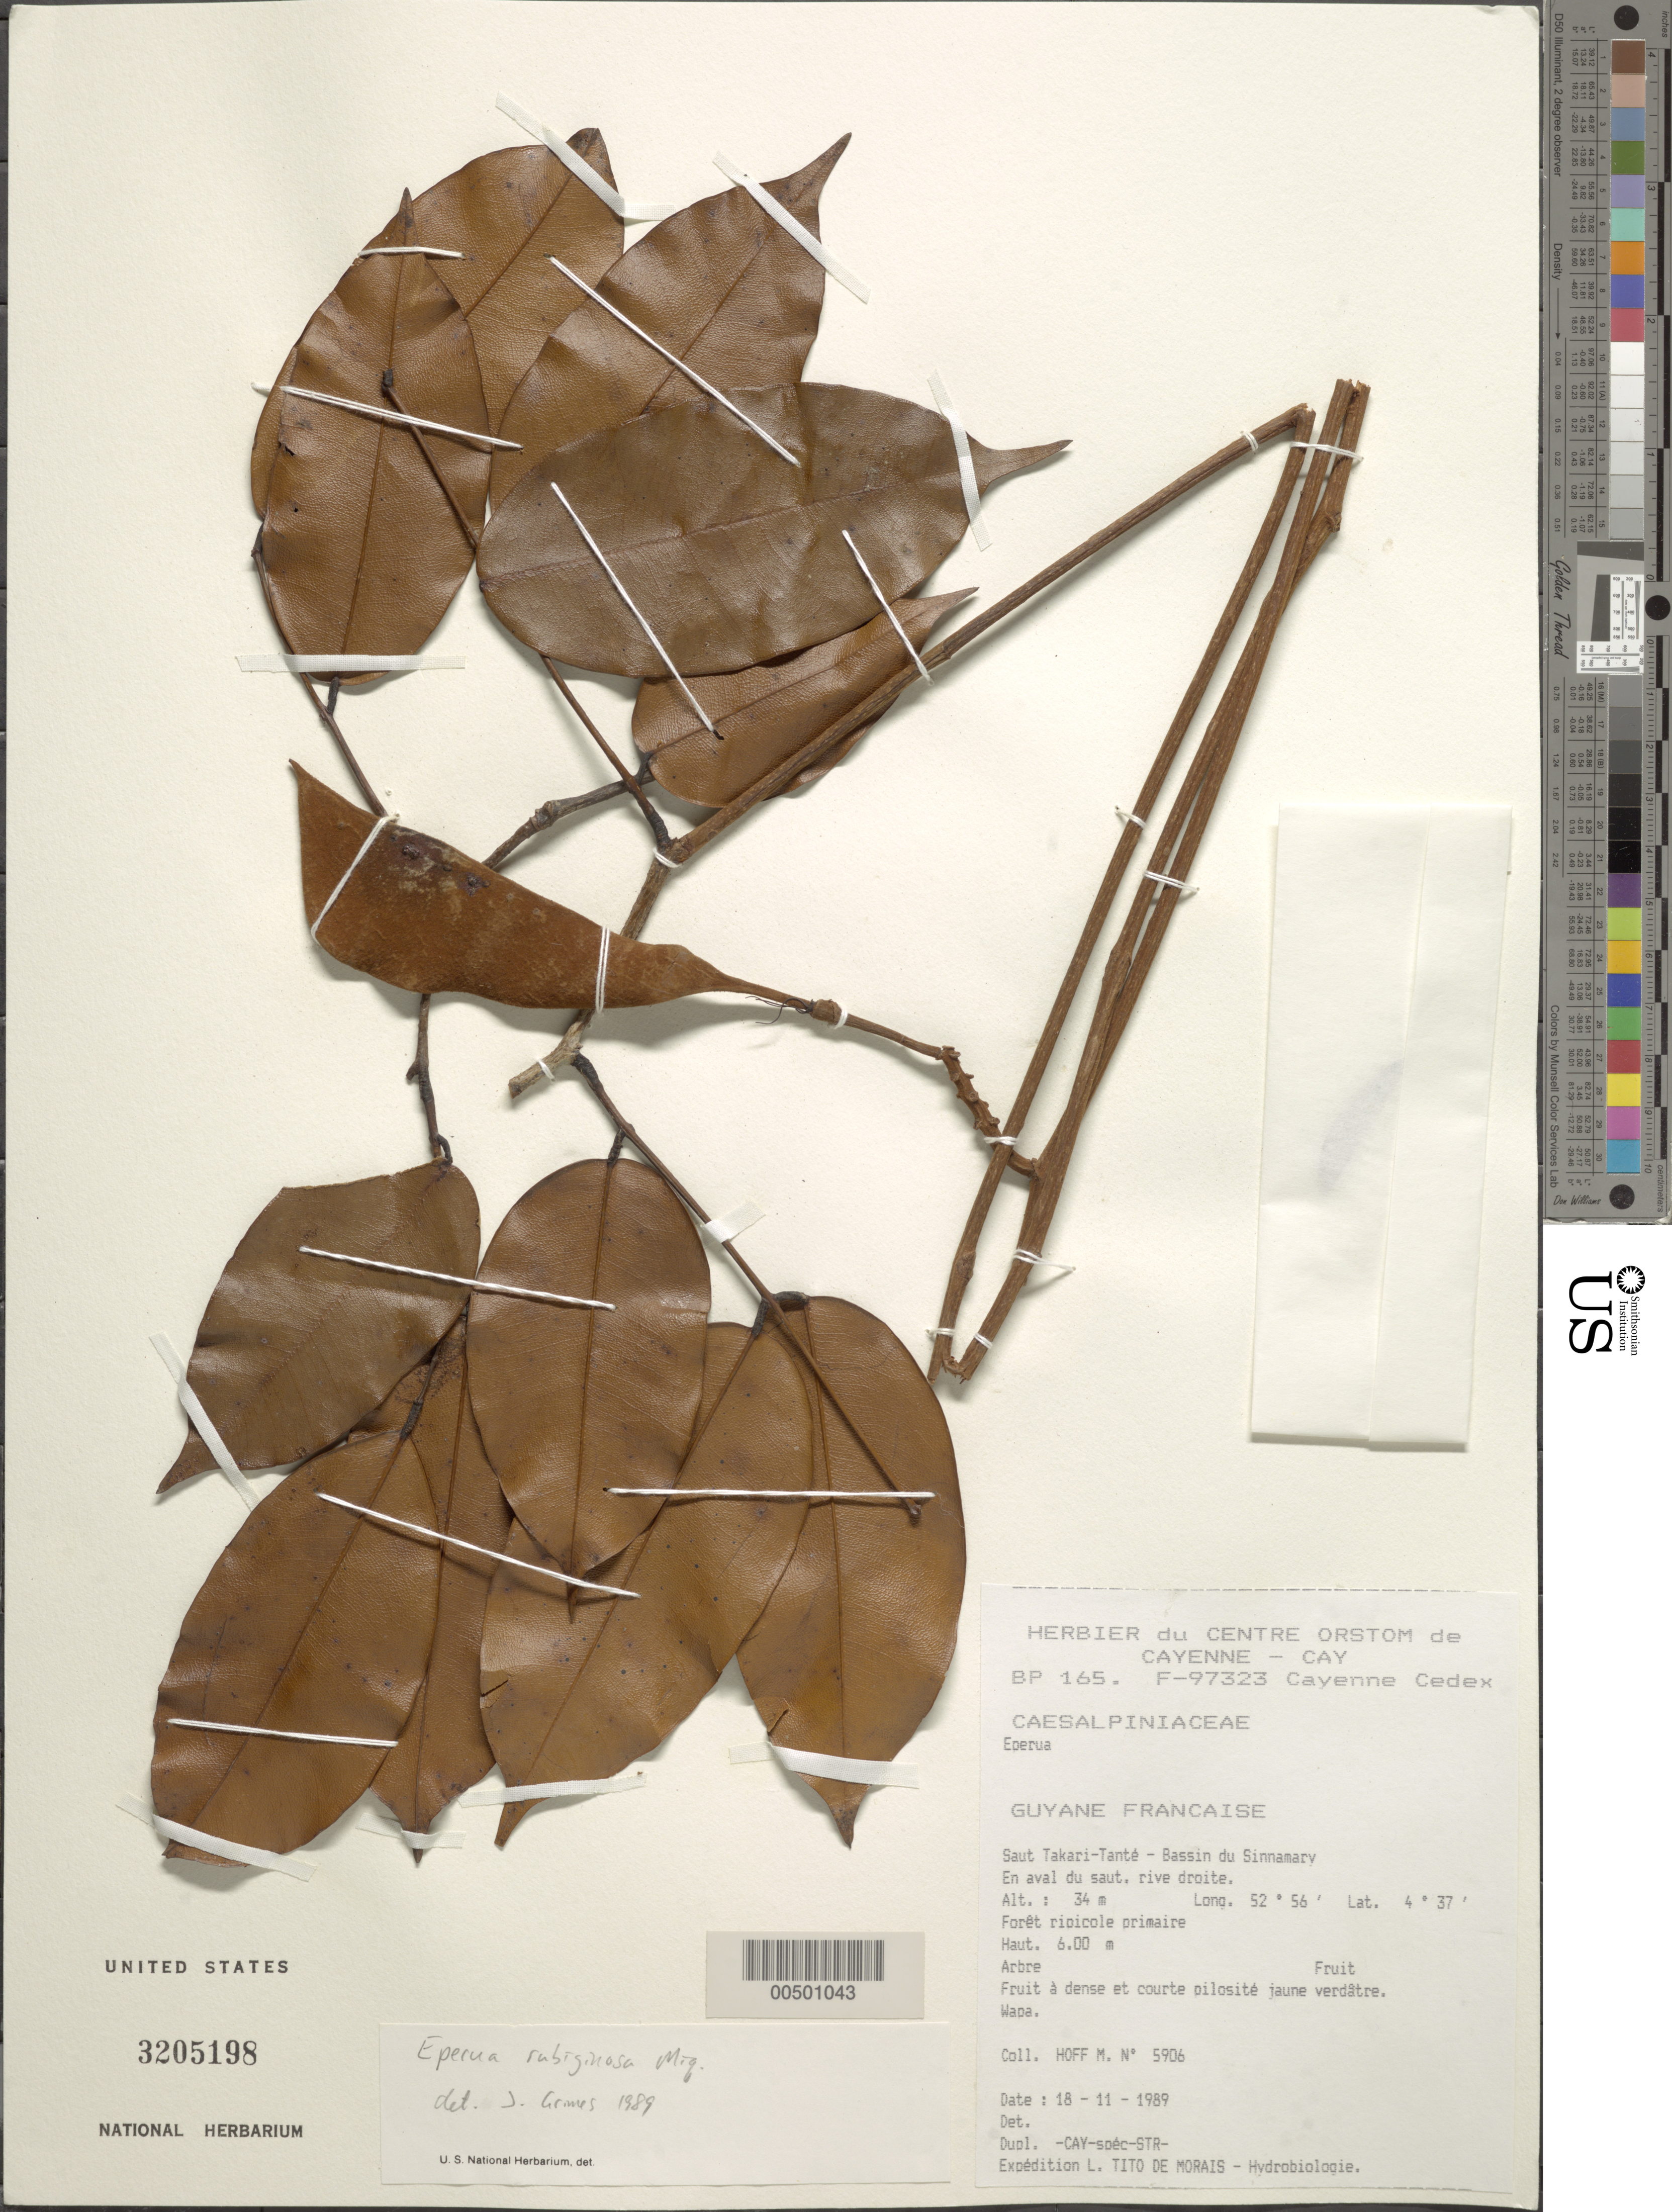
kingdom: Plantae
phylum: Tracheophyta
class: Magnoliopsida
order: Fabales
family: Fabaceae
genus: Eperua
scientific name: Eperua rubiginosa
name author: Miq.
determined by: Grimes, J. W.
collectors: M. Hoff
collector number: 5906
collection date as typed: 18 Nov 1989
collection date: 1989-11-18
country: French Guiana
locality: Saut takari-tante - bassin du sinnamary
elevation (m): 34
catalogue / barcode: US 3205198